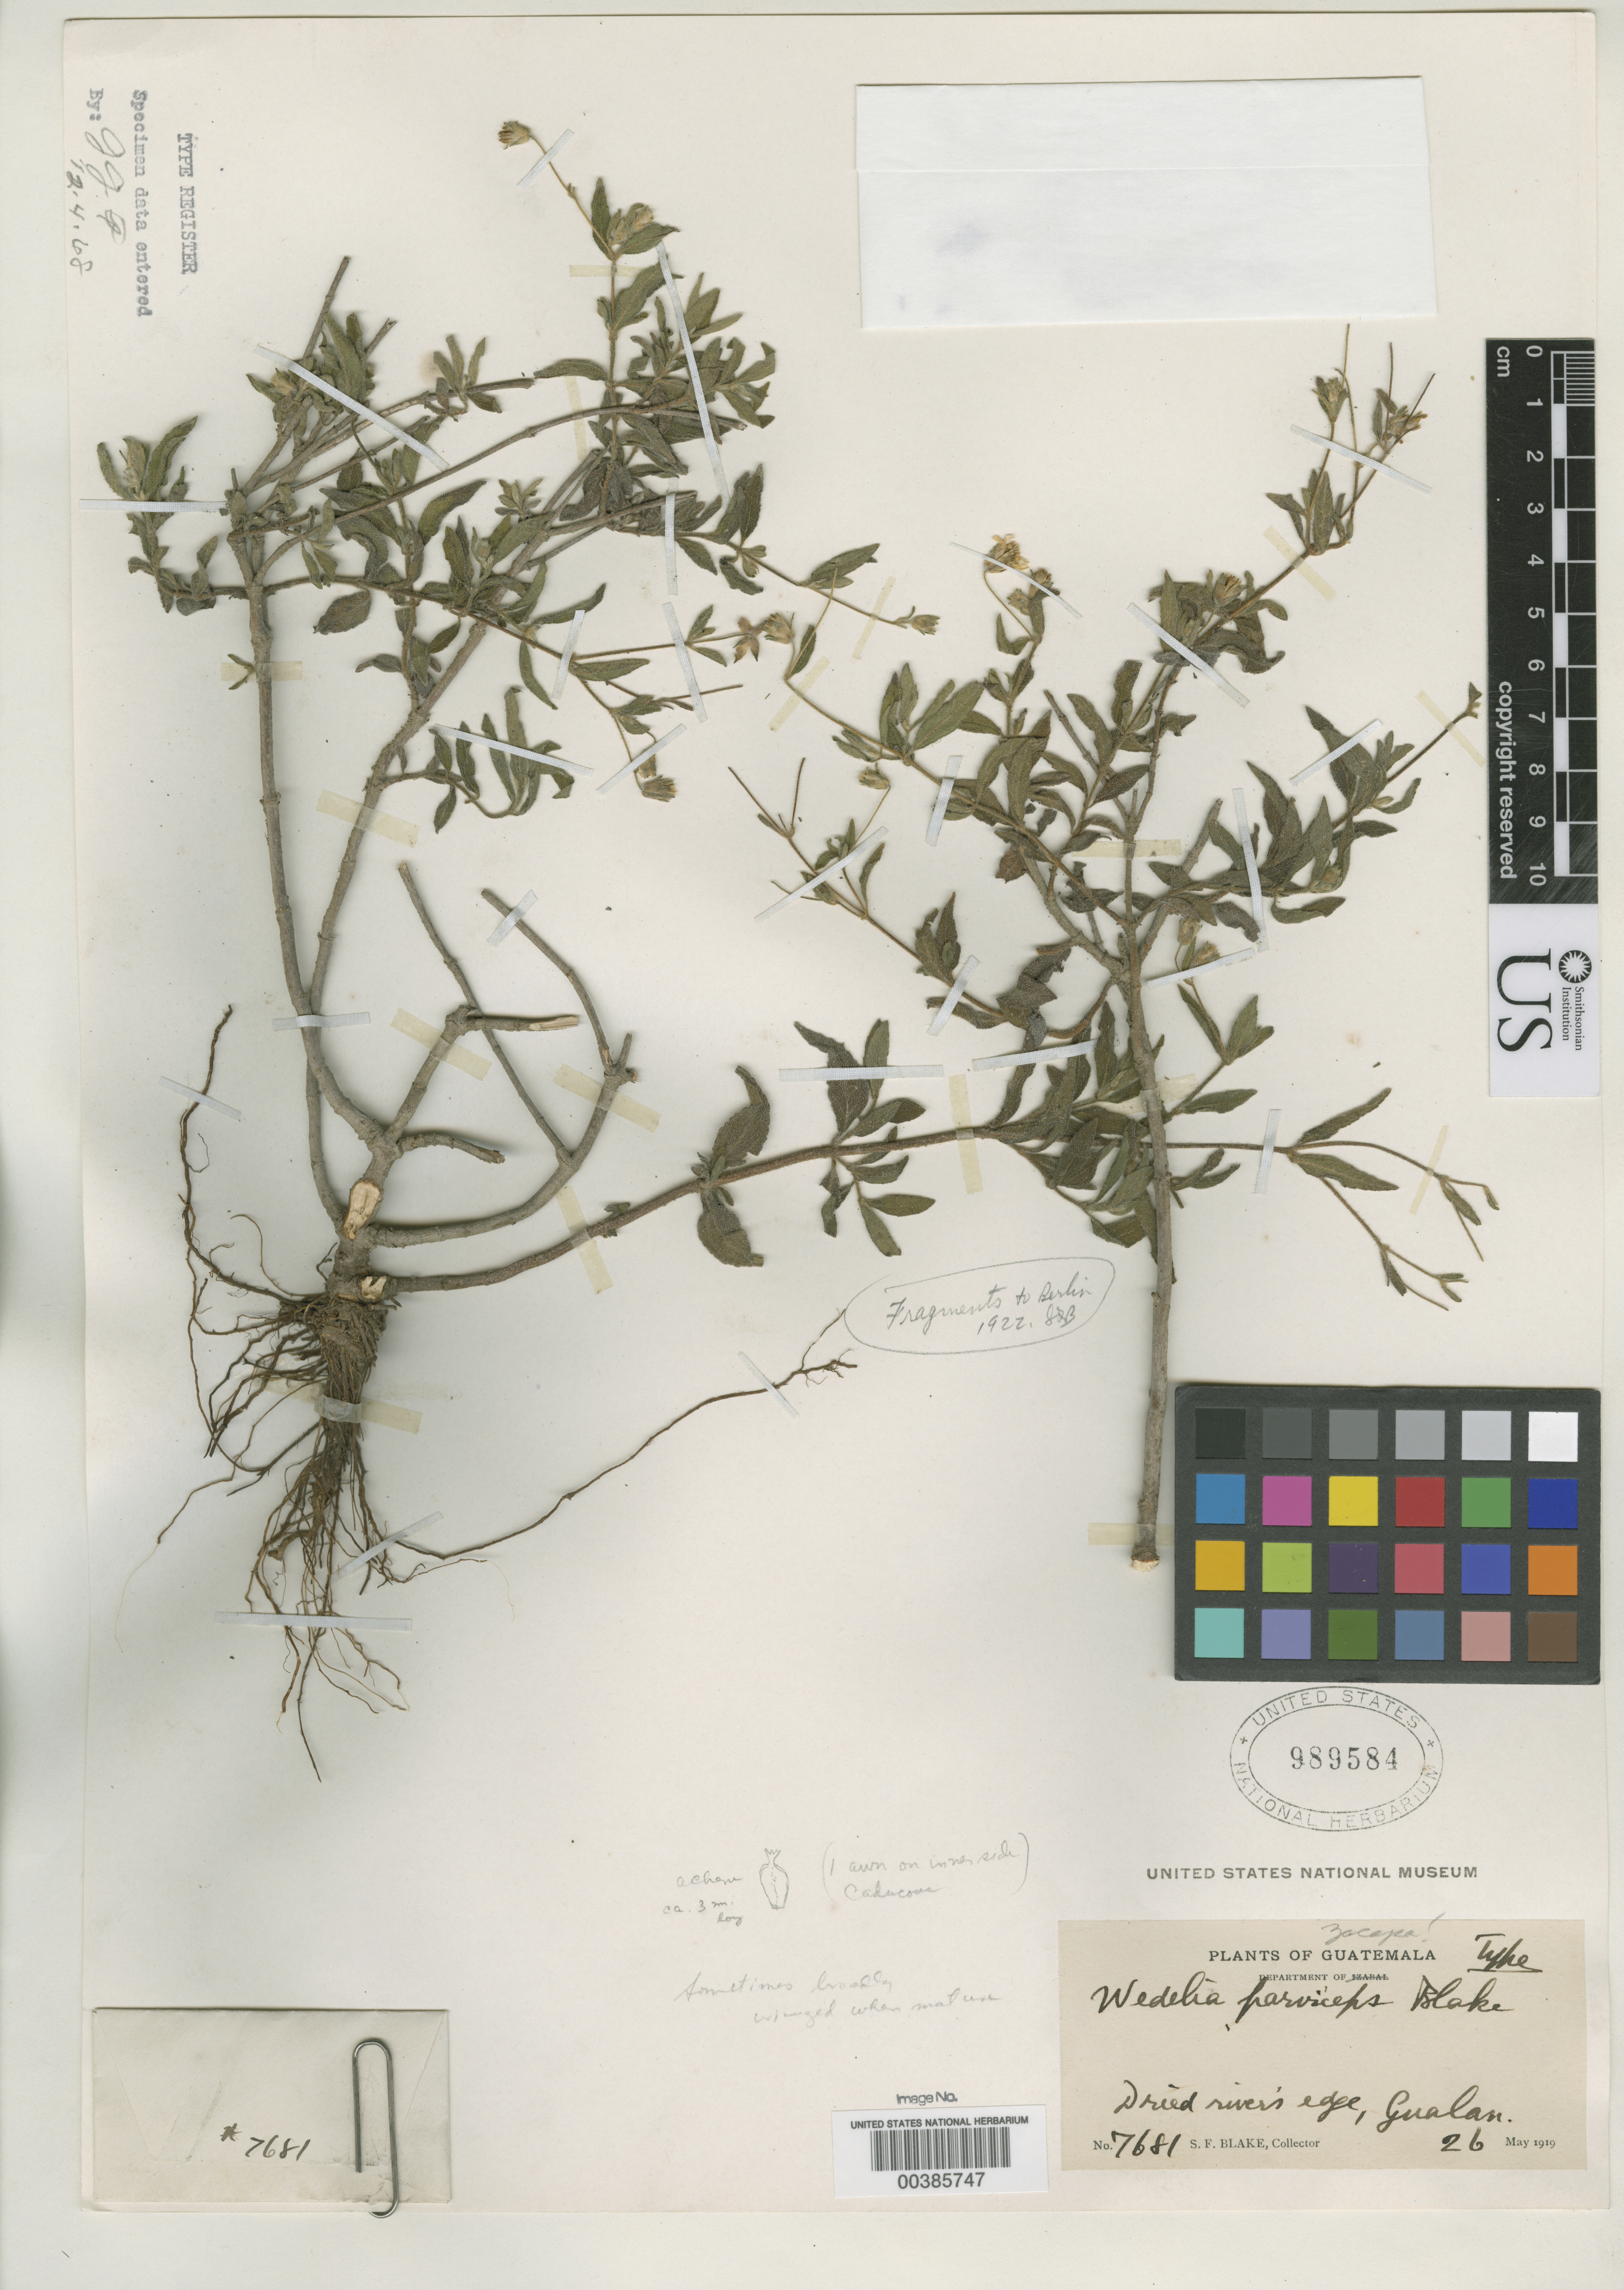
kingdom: Plantae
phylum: Tracheophyta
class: Magnoliopsida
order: Asterales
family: Asteraceae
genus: Wedelia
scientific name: Wedelia parviceps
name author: S.F. Blake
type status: Holotype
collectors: S. Blake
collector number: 7681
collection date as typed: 26 May 1919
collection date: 1919-05-26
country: Guatemala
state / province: Izabal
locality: Gualan.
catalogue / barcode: US 989584